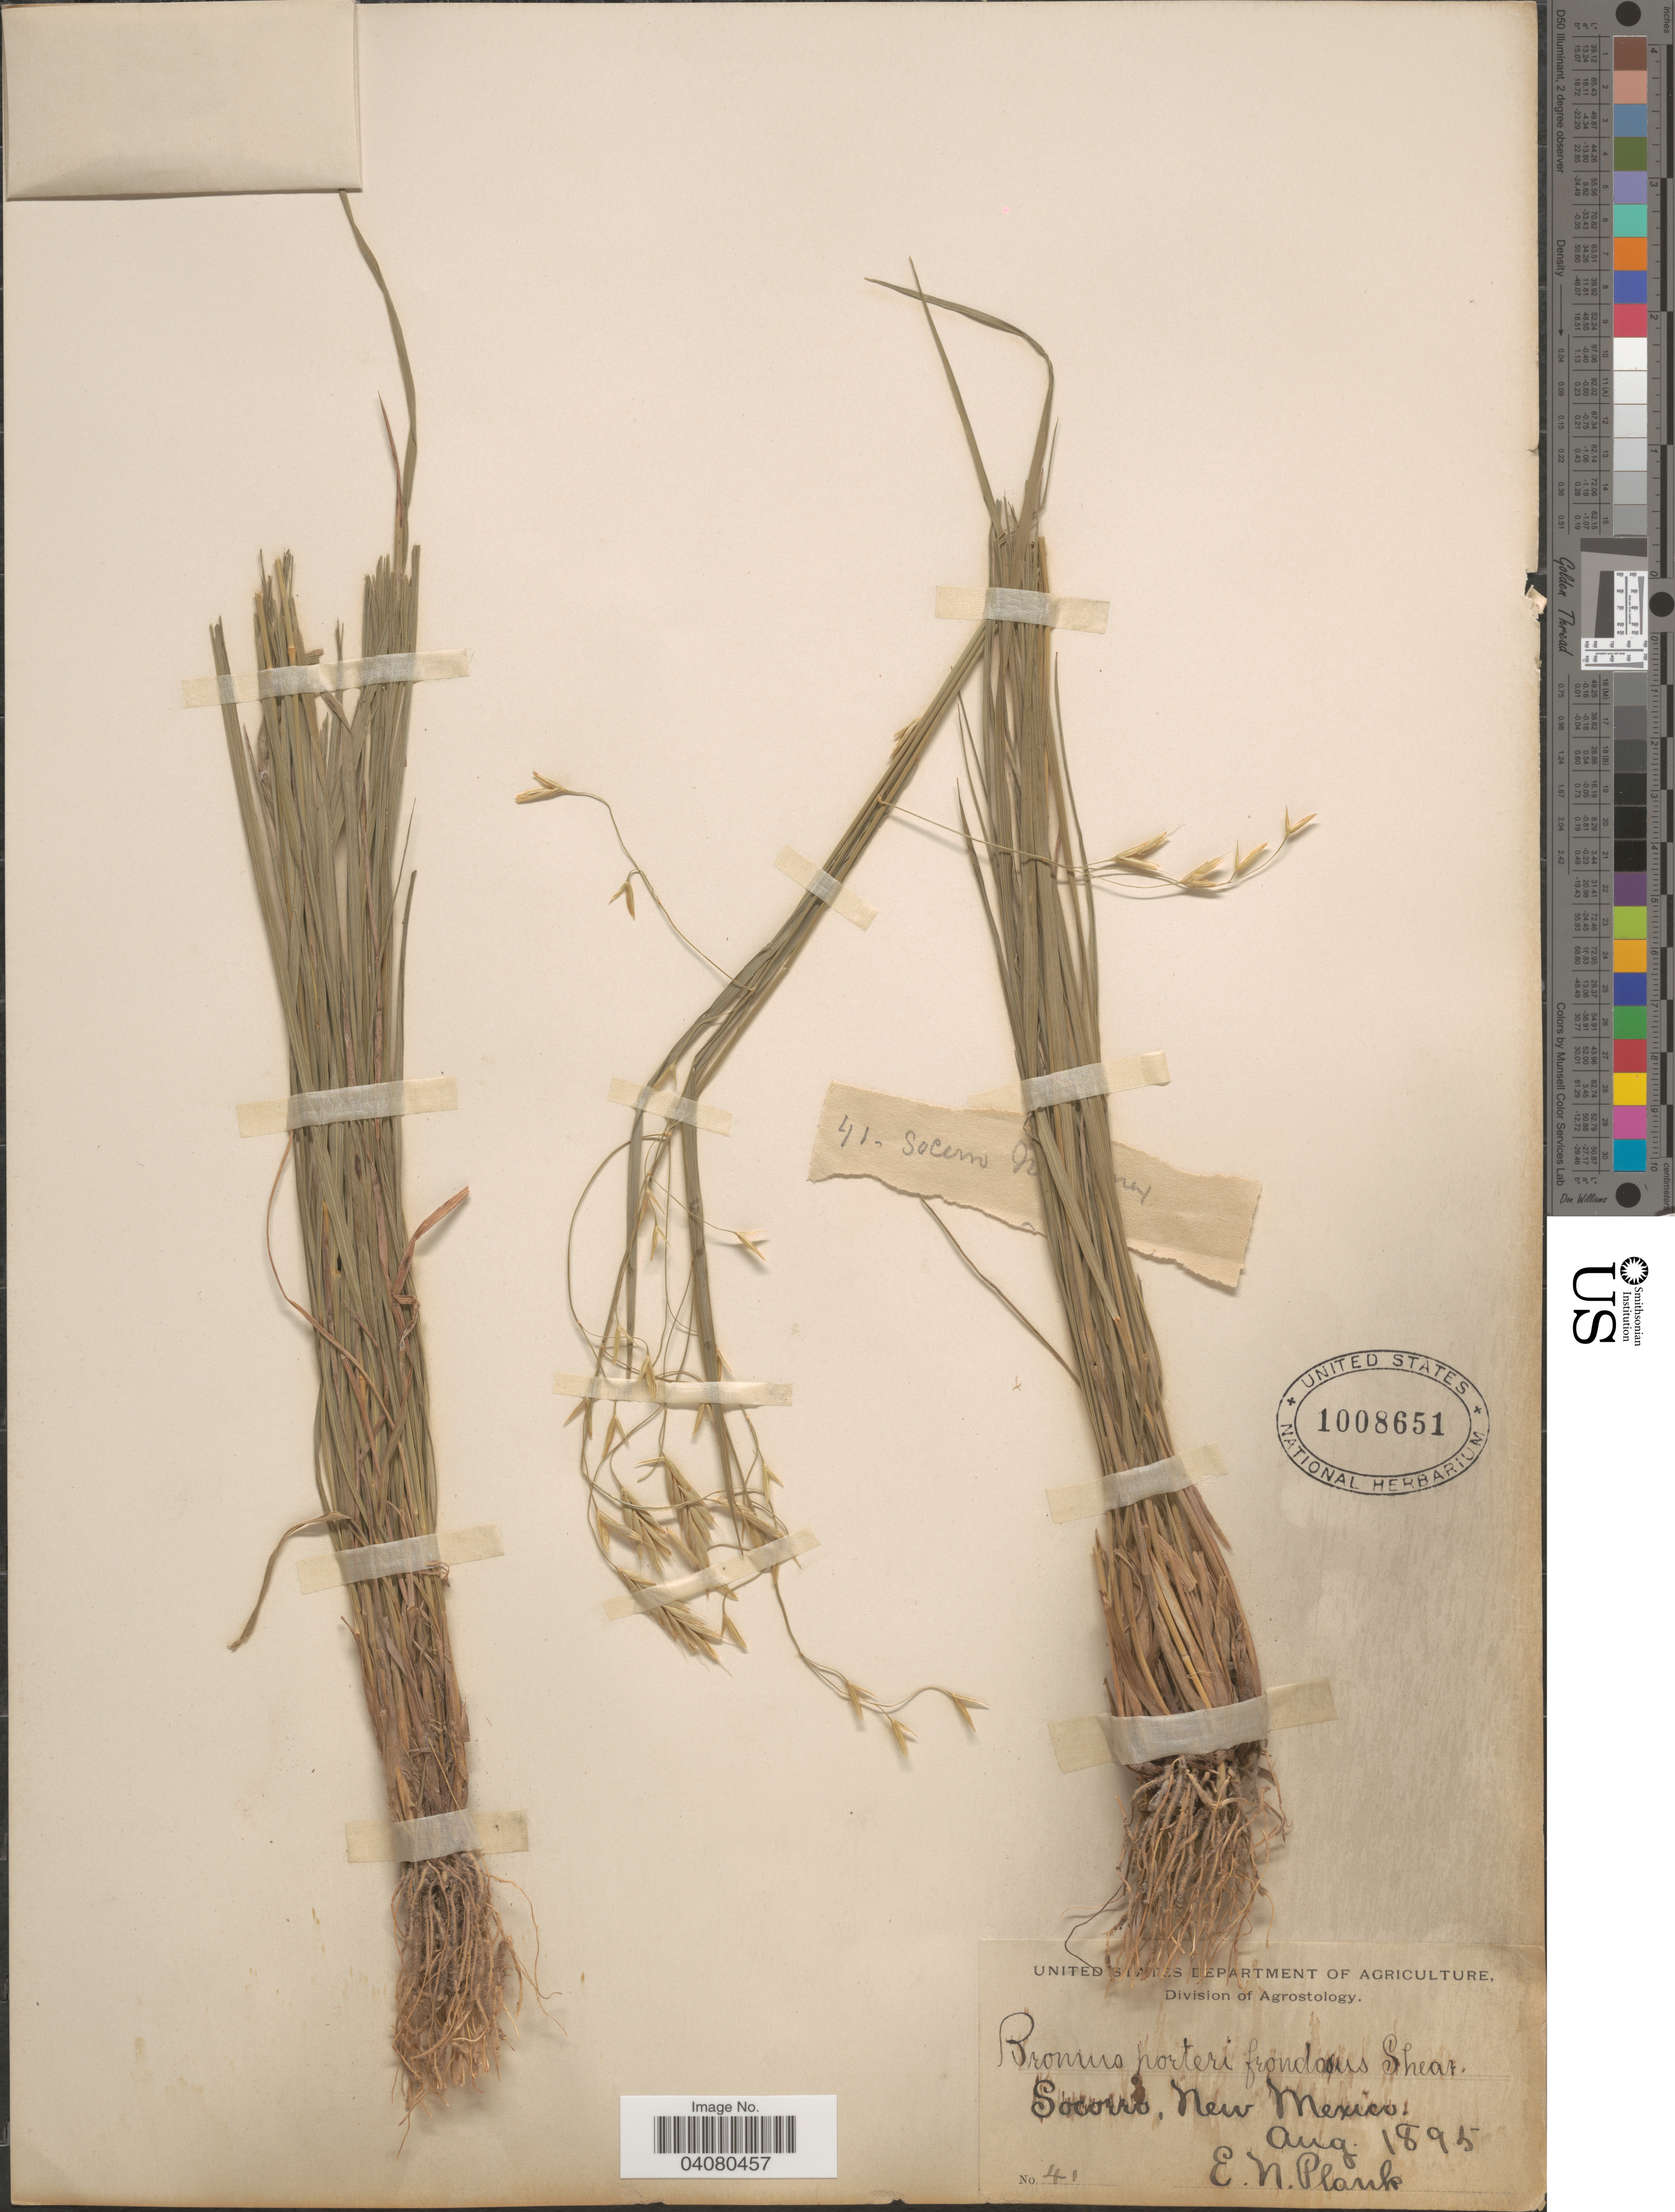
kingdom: Plantae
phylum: Tracheophyta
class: Liliopsida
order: Poales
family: Poaceae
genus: Bromus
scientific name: Bromus anomalus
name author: Rupr. ex E. Fourn.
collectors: E. Plank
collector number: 41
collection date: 1895-08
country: United States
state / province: New Mexico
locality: Socorro.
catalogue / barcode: US 1008651